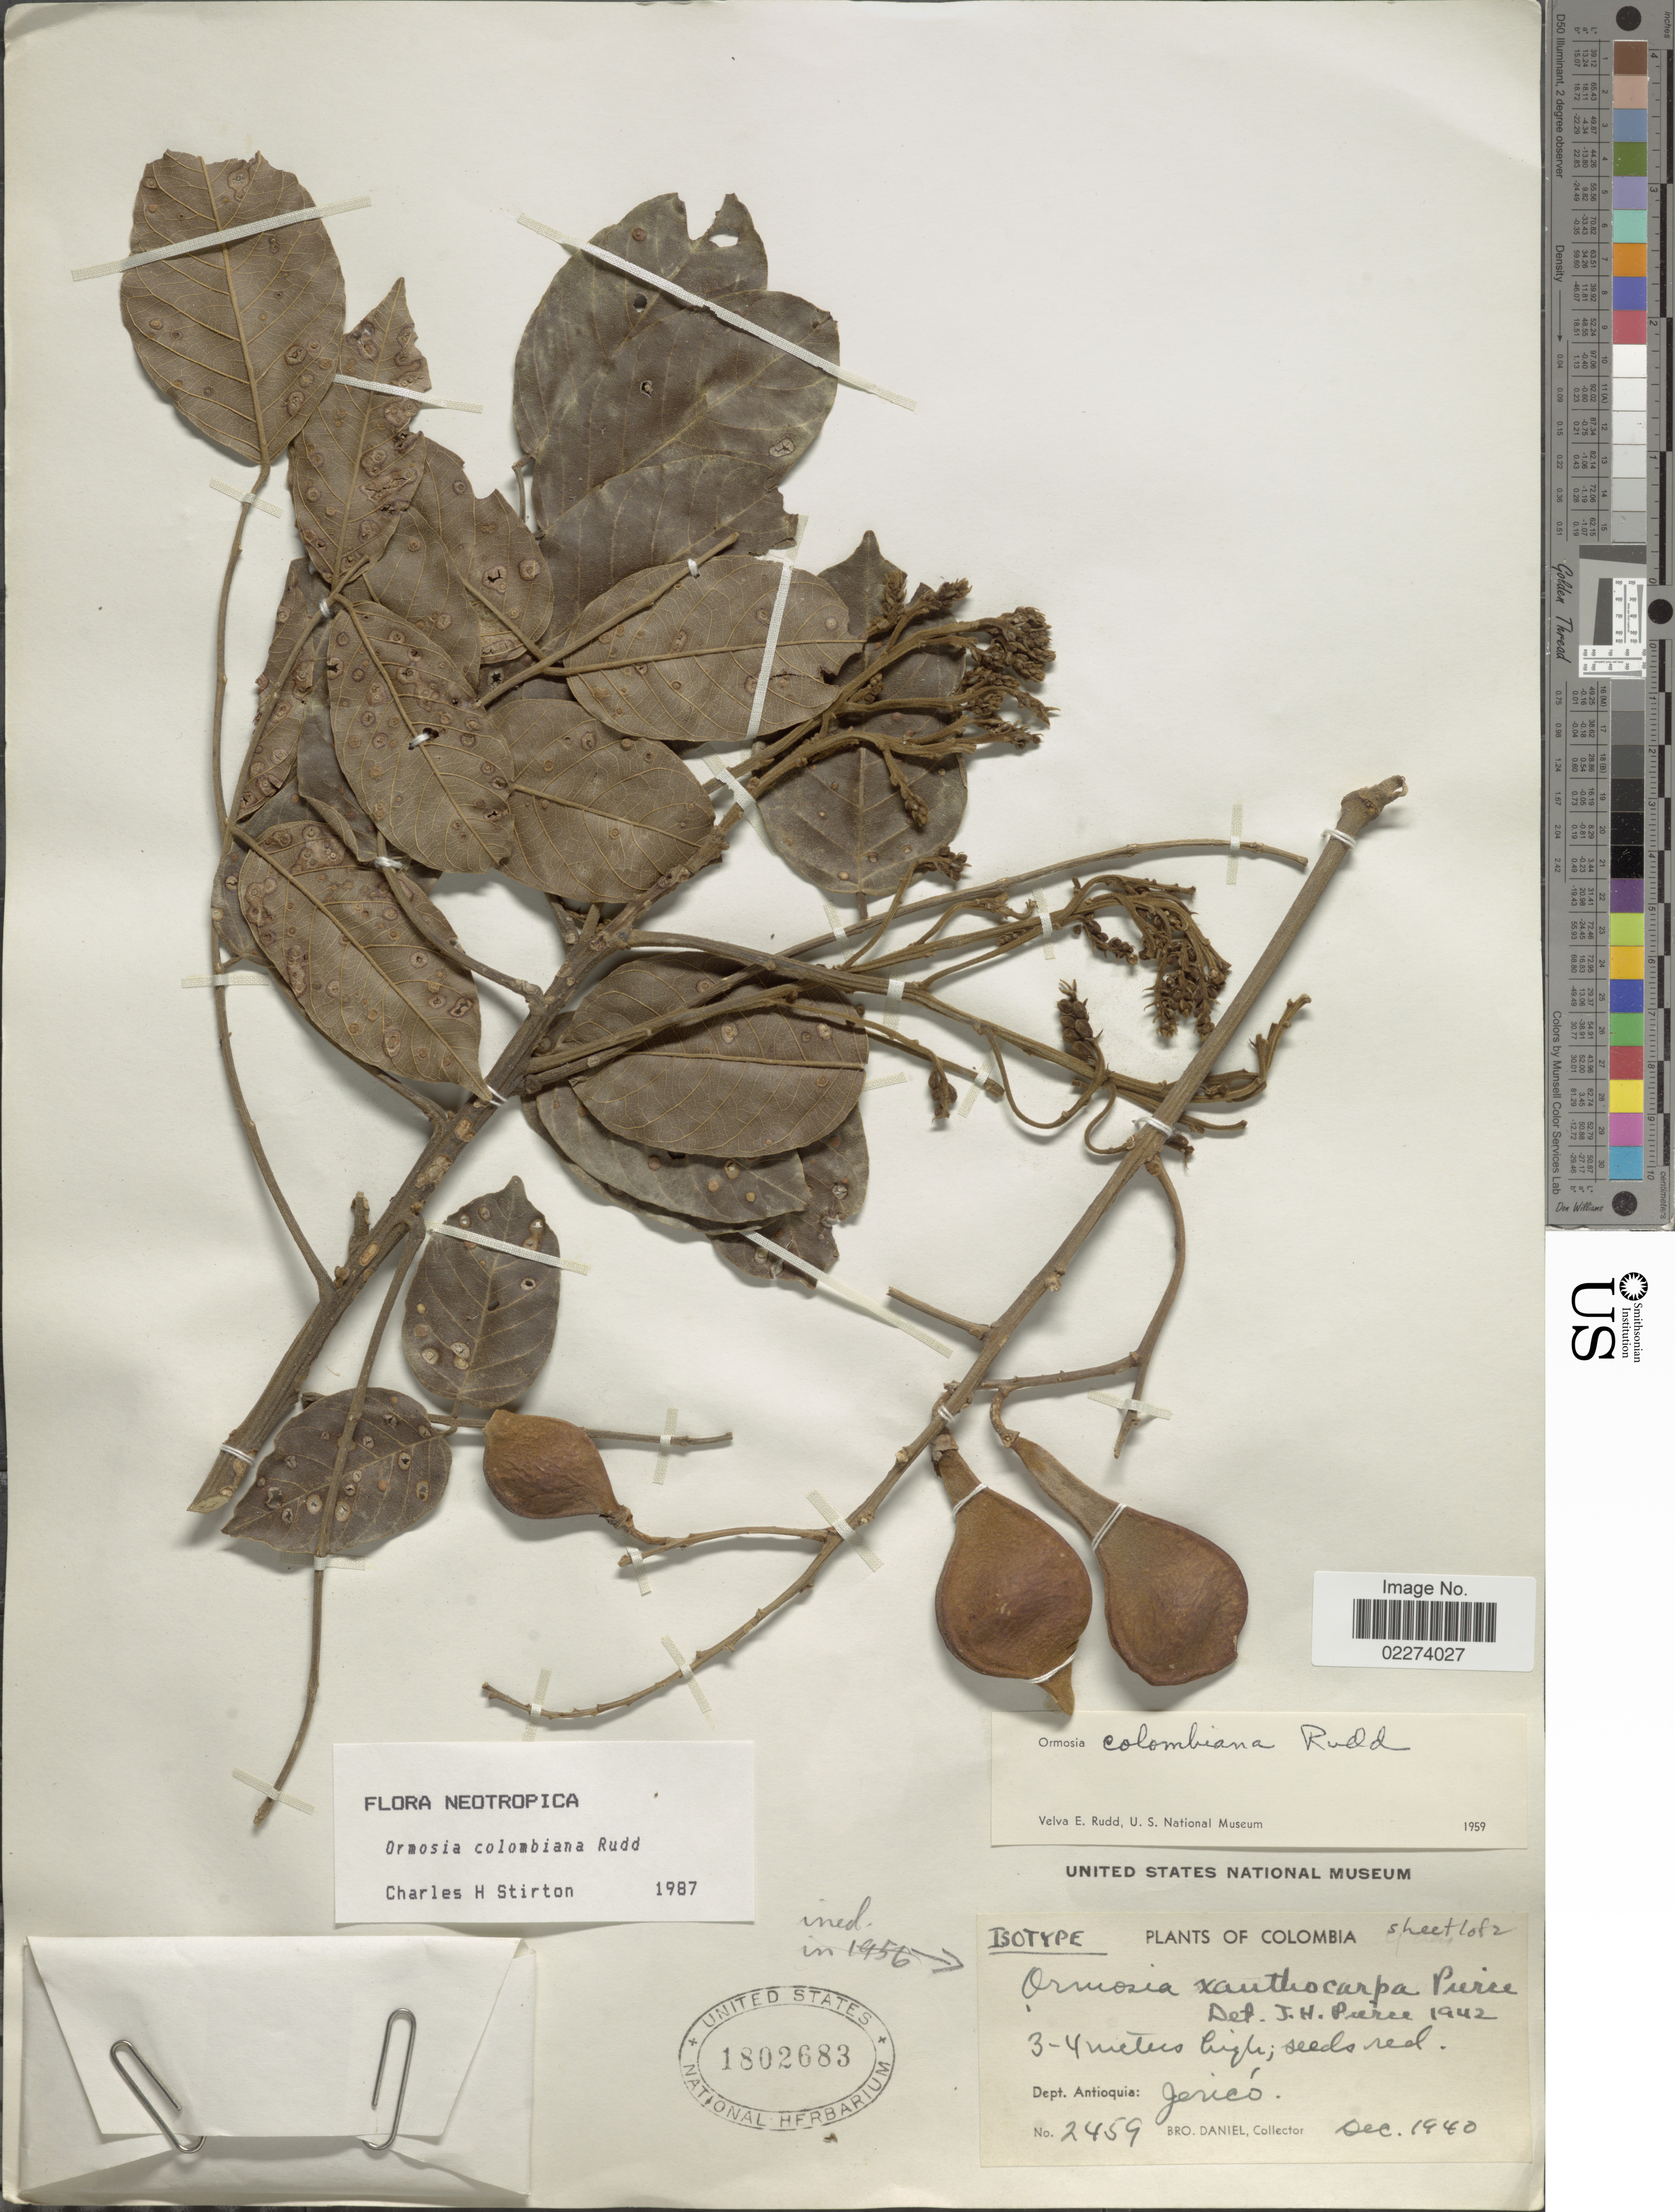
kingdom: Plantae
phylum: Tracheophyta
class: Magnoliopsida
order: Fabales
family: Fabaceae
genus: Ormosia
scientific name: Ormosia colombiana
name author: Rudd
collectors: Bro. Daniel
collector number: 2459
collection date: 1940-12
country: Colombia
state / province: Antioquia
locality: Dept. Antioquia: Jerico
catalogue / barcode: US 1802683